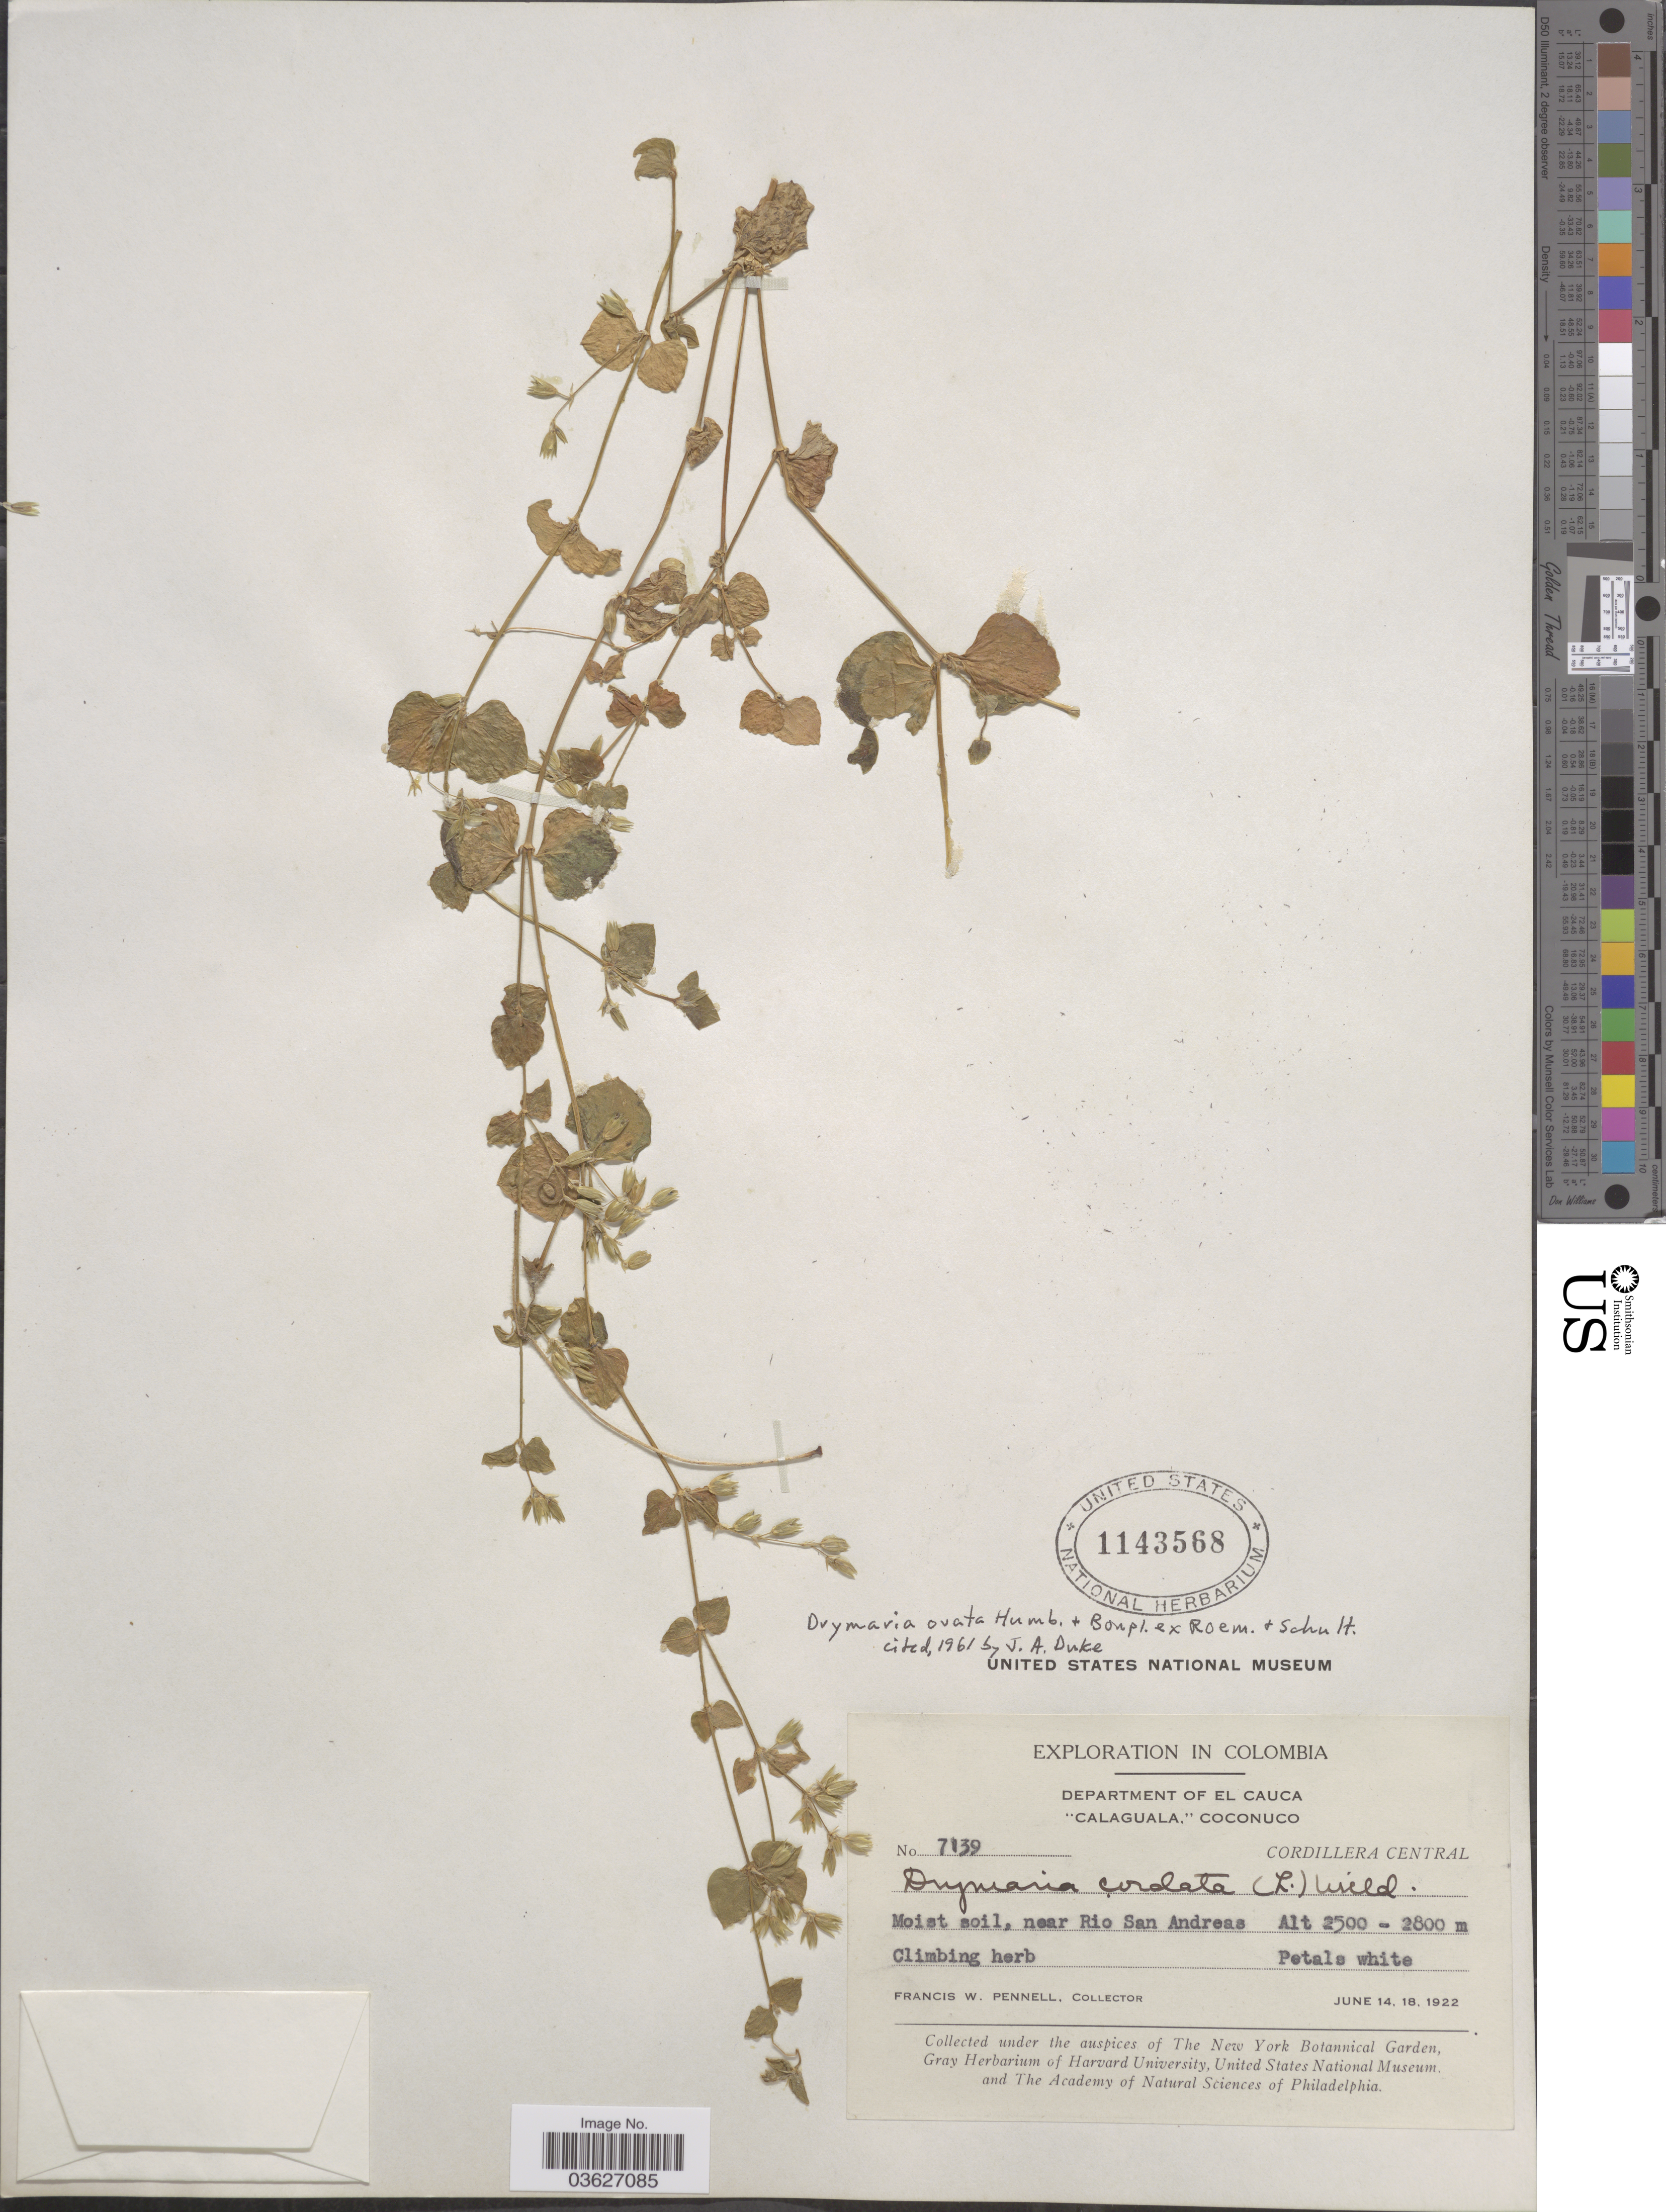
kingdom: Plantae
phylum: Tracheophyta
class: Magnoliopsida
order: Caryophyllales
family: Caryophyllaceae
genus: Drymaria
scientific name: Drymaria ovata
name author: Humb. & Bonpl. ex Schult.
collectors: F. W. Pennell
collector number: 7139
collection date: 1922-06-14/1922-06-18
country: Colombia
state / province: Cauca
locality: Department of El Cauca. "Calaguala," Coconuco. Cordillera Central. Near Rio San Andreas.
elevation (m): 2500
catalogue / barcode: US 1143568